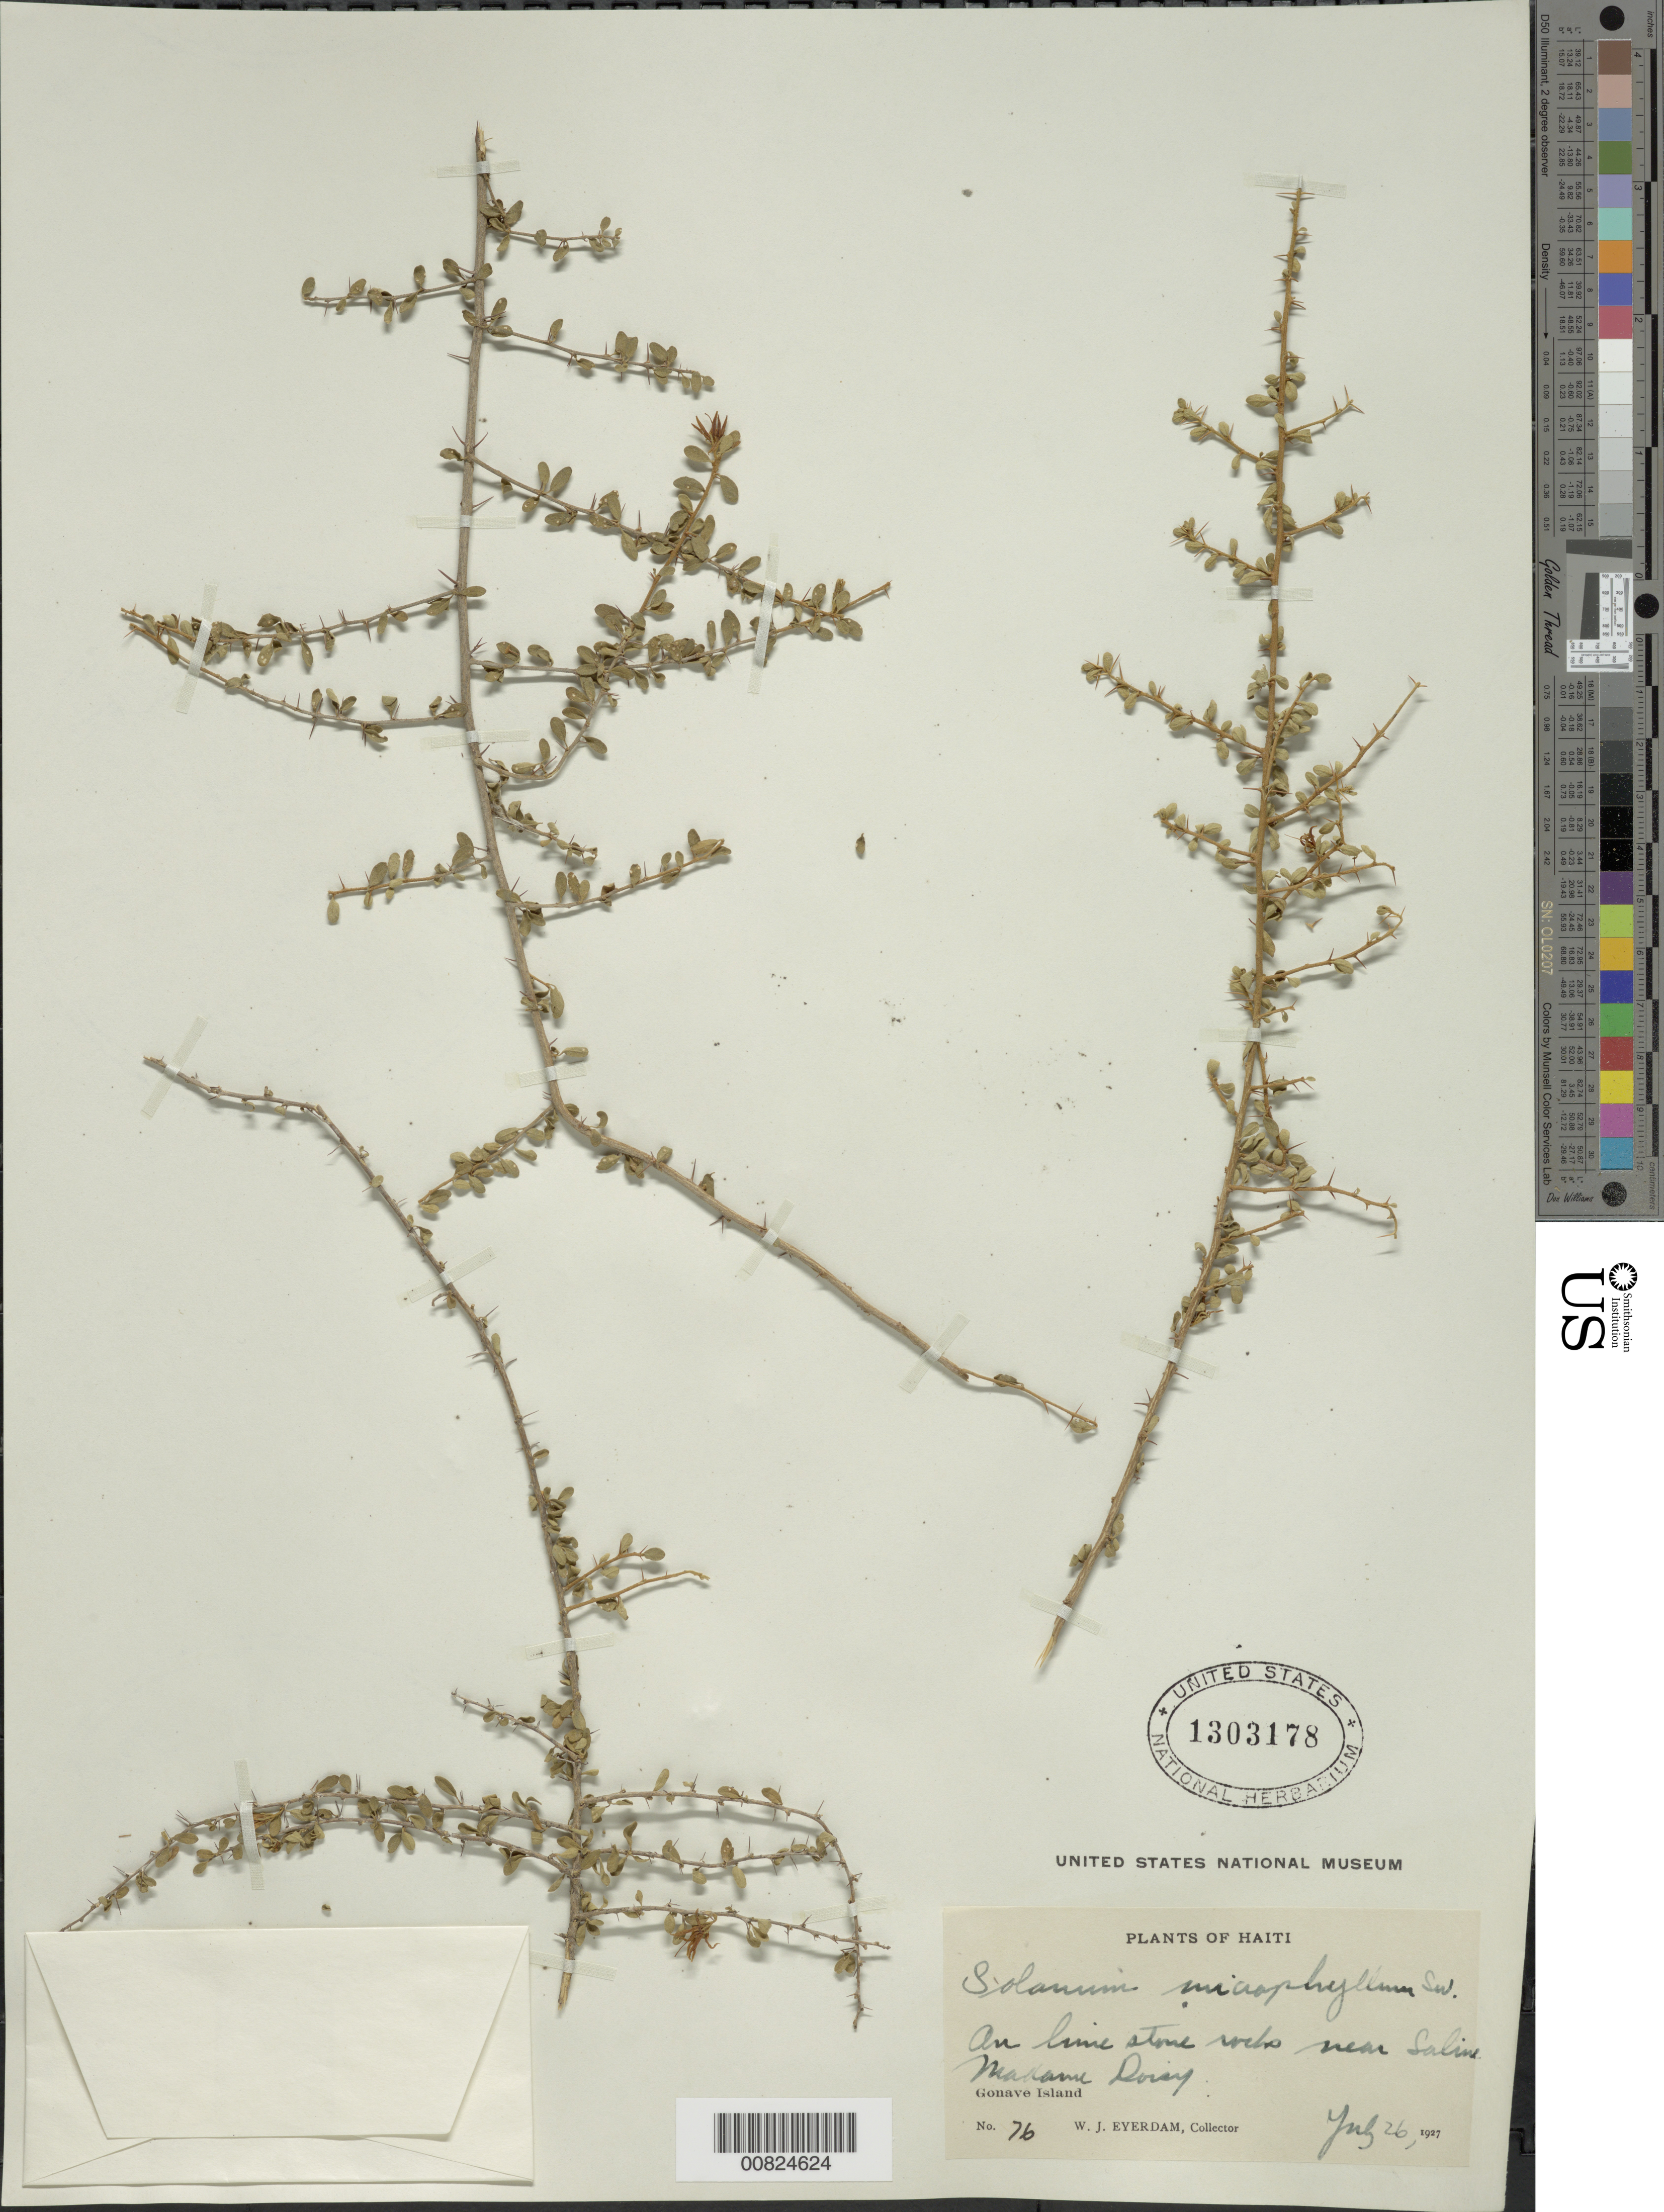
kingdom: Plantae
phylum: Tracheophyta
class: Magnoliopsida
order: Solanales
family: Solanaceae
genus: Solanum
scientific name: Solanum microphyllum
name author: Hawkes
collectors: W. J. Eyerdam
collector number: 76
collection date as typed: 26 Jul 1927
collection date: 1927-07-26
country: Haiti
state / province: Ouest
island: Île de la Gonâve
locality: Near Saline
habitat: On limestone rocks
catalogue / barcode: US 1303178